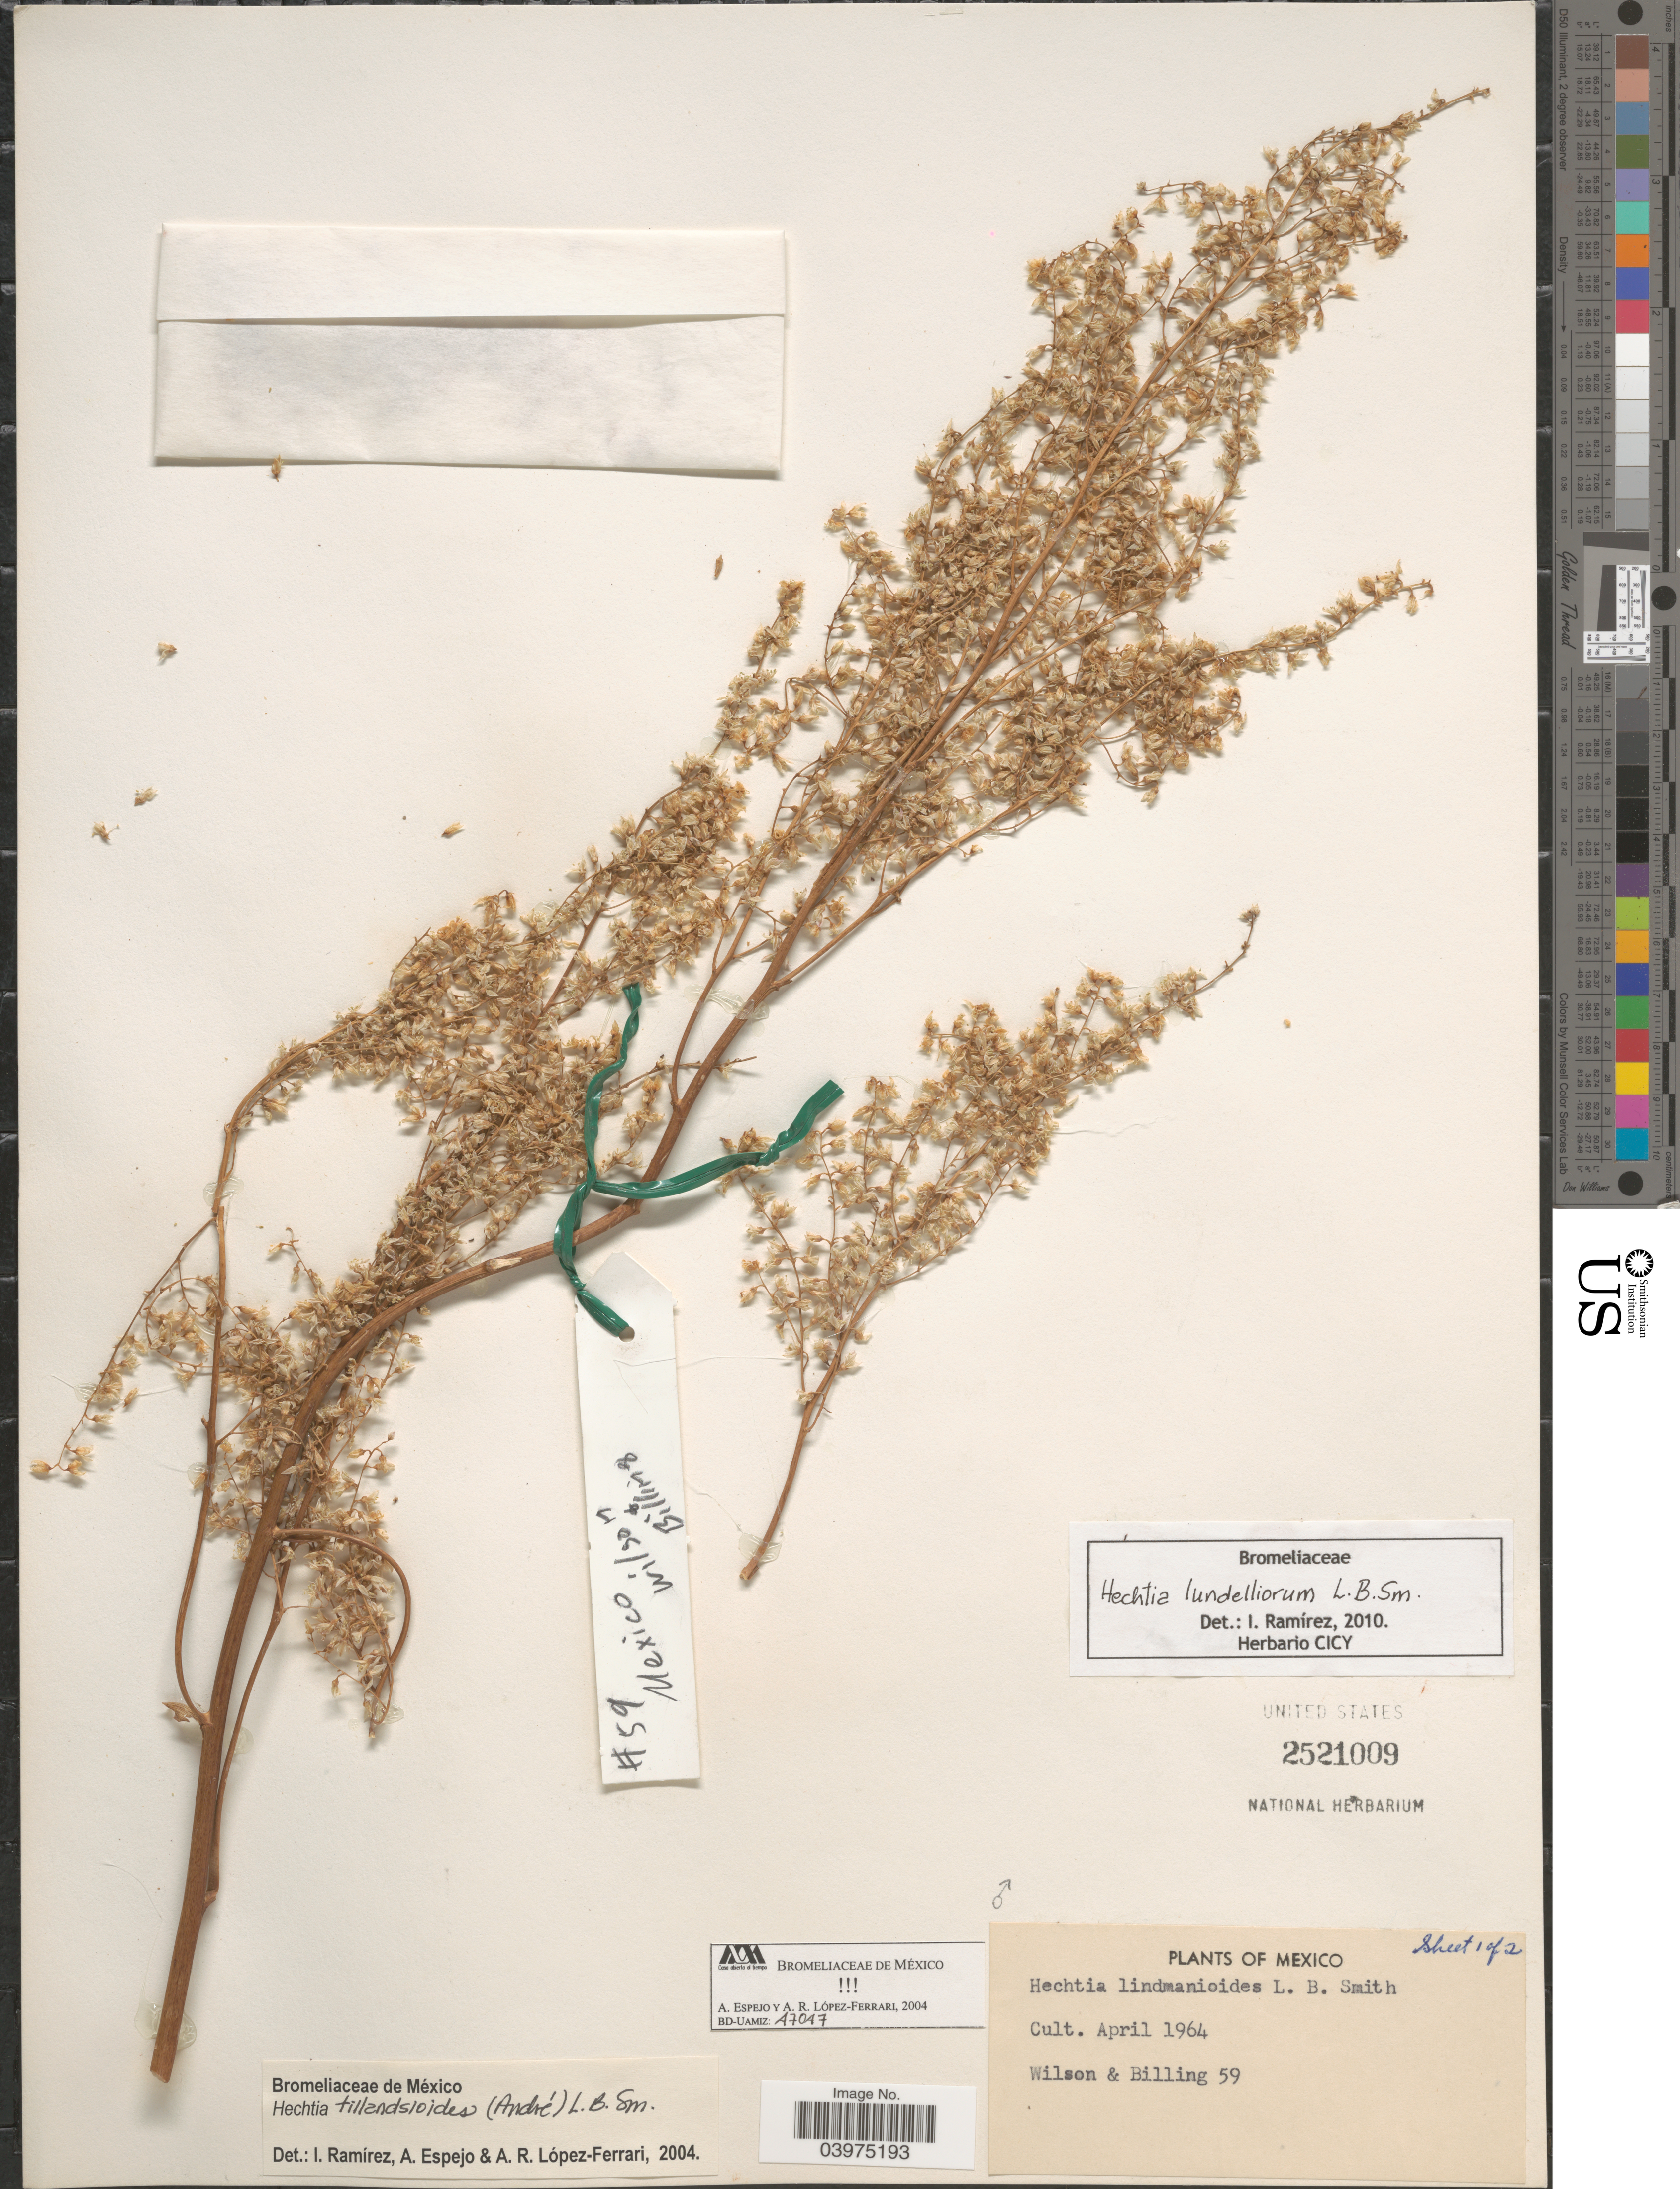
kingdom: Plantae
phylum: Tracheophyta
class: Liliopsida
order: Poales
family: Bromeliaceae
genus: Hechtia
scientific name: Hechtia lundelliorum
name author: L.B. Sm.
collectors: -- Wilson & Billing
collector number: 59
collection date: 1964-04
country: Mexico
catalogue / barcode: US 2521009